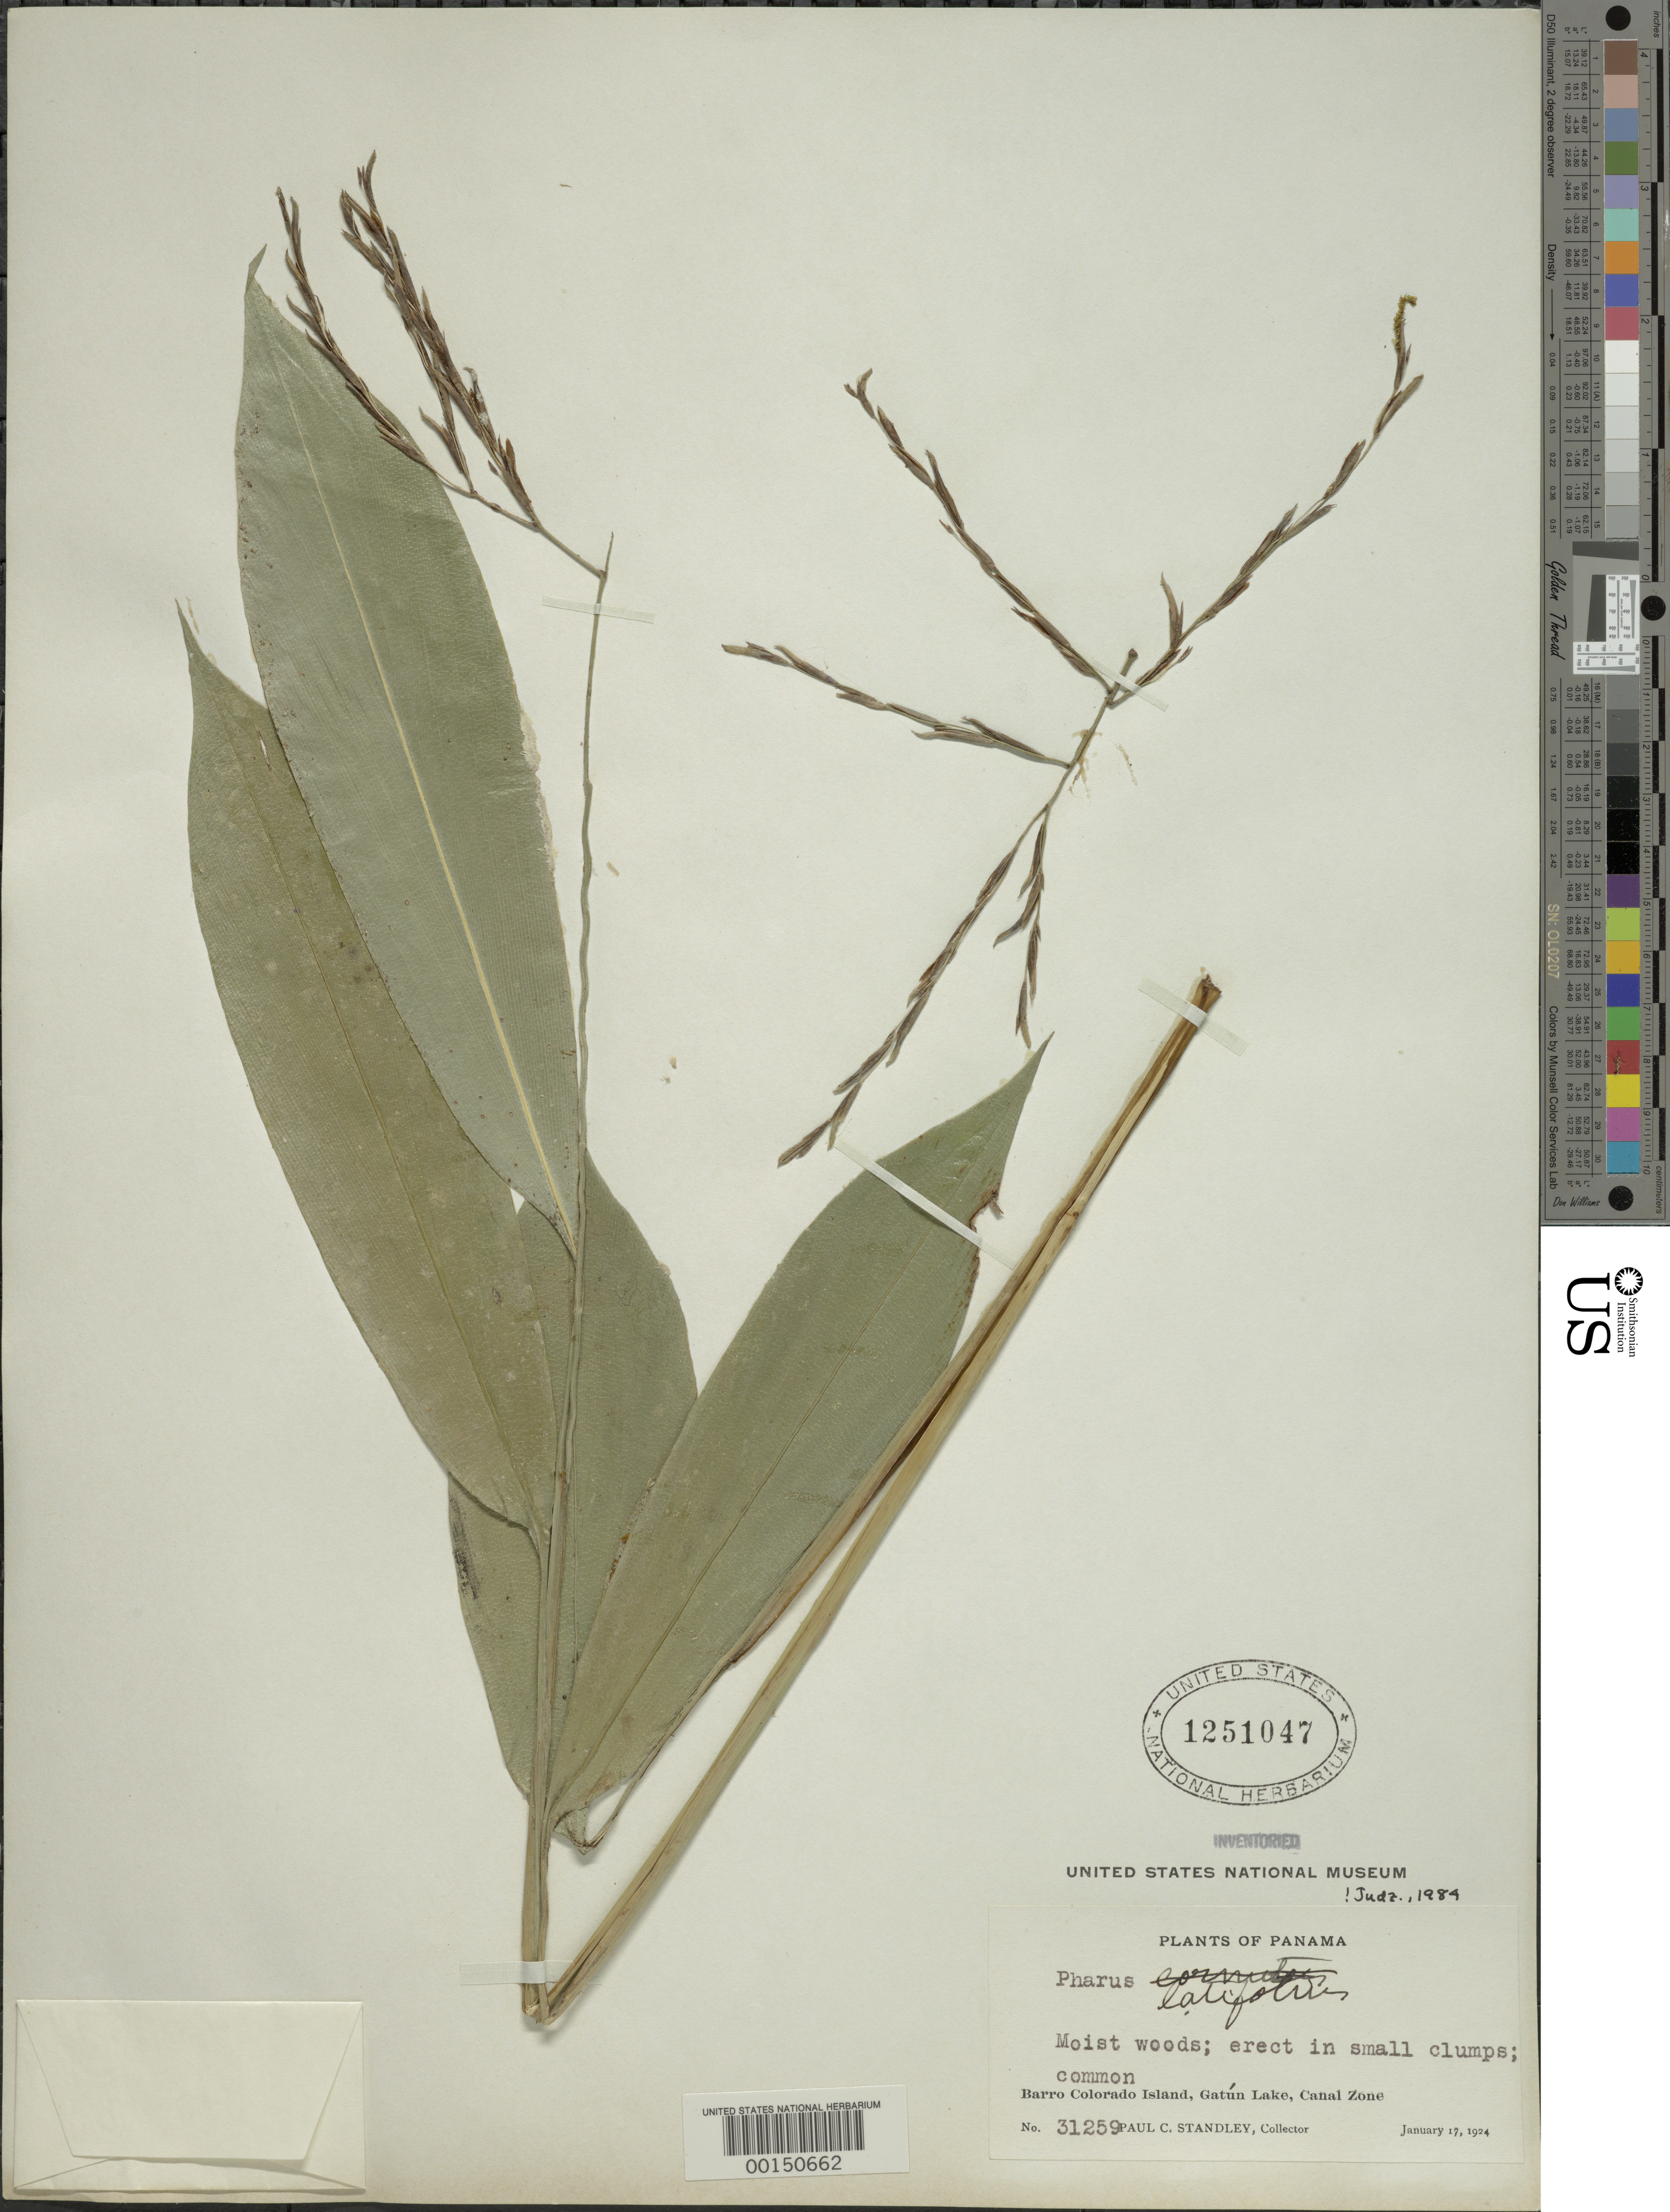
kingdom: Plantae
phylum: Tracheophyta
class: Liliopsida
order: Poales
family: Poaceae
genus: Pharus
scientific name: Pharus latifolius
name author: L.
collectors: P. C. Standley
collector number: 31259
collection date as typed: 17 Jan 1924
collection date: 1924-01-17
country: Panama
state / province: Panamá Oeste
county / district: Canal Zone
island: Barro Colorado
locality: Barro Colorado I.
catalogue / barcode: US 1251047